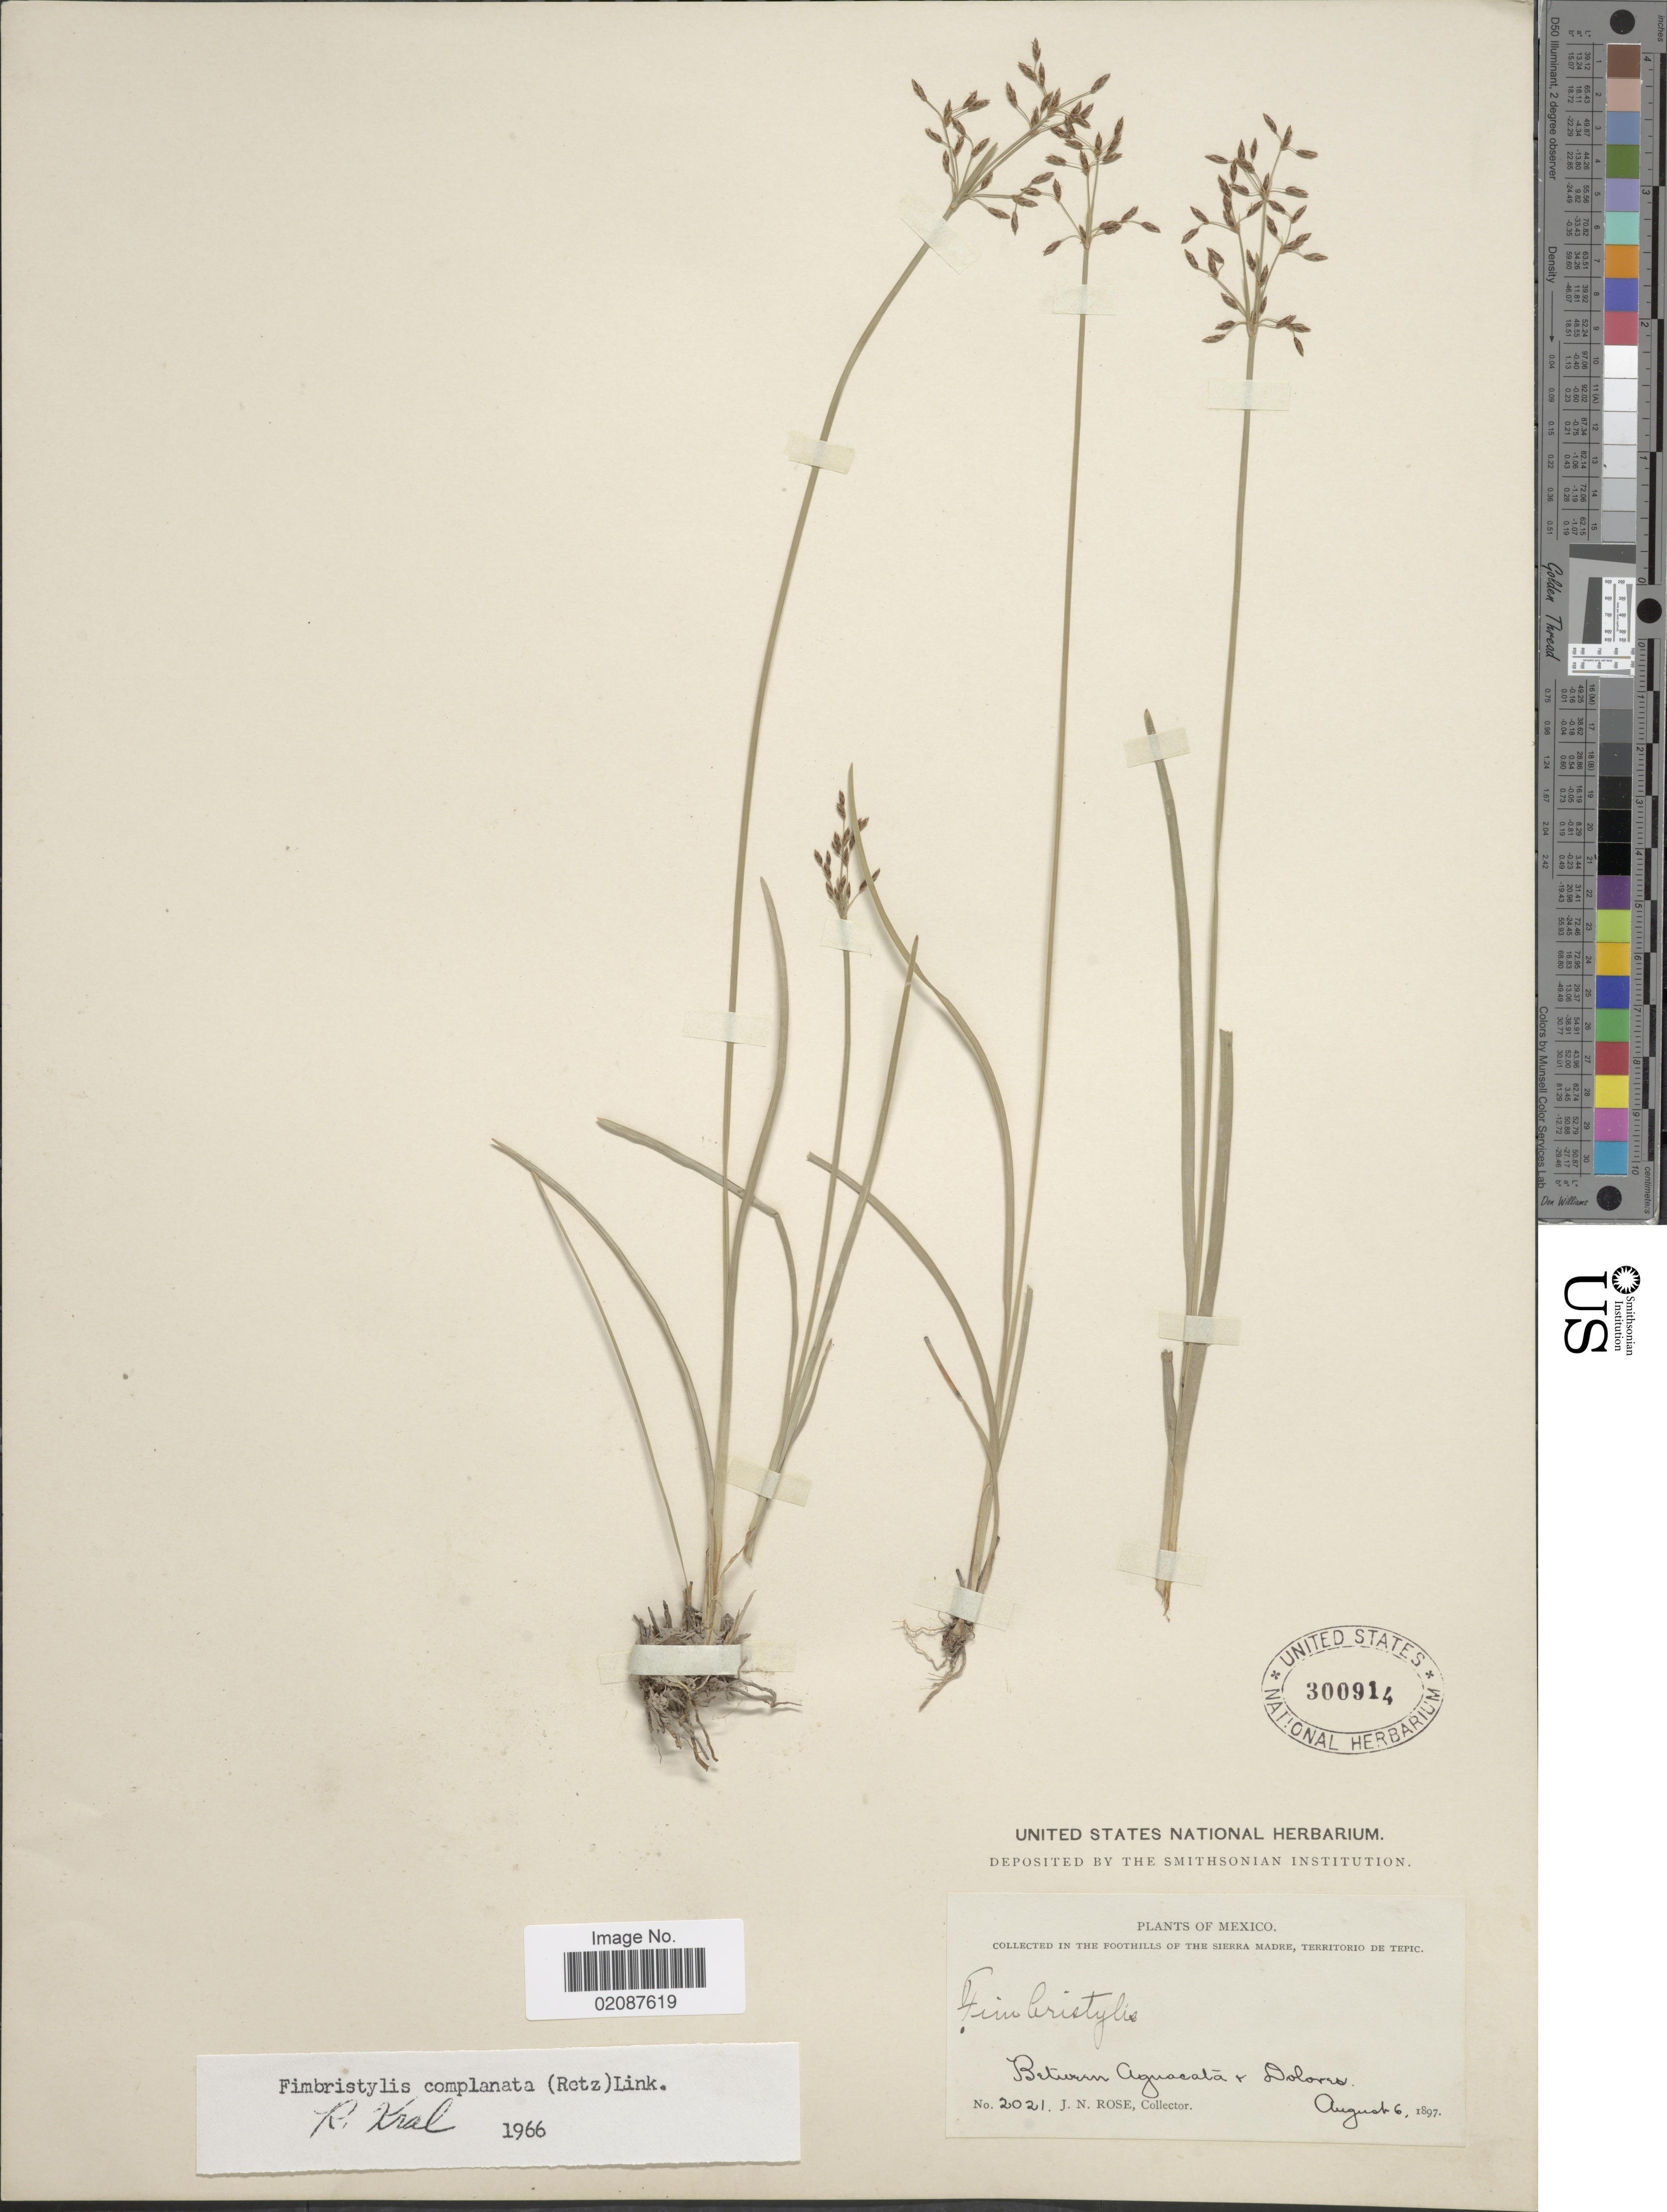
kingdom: Plantae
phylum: Tracheophyta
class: Liliopsida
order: Poales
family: Cyperaceae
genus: Fimbristylis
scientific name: Fimbristylis complanata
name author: (Retz.) Link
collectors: J. N. Rose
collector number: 2021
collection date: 1897-08-06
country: Mexico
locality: In the foothills of the Sierra Madre, territorio de TRepic, between Aguacata & Dolores.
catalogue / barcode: US 300914